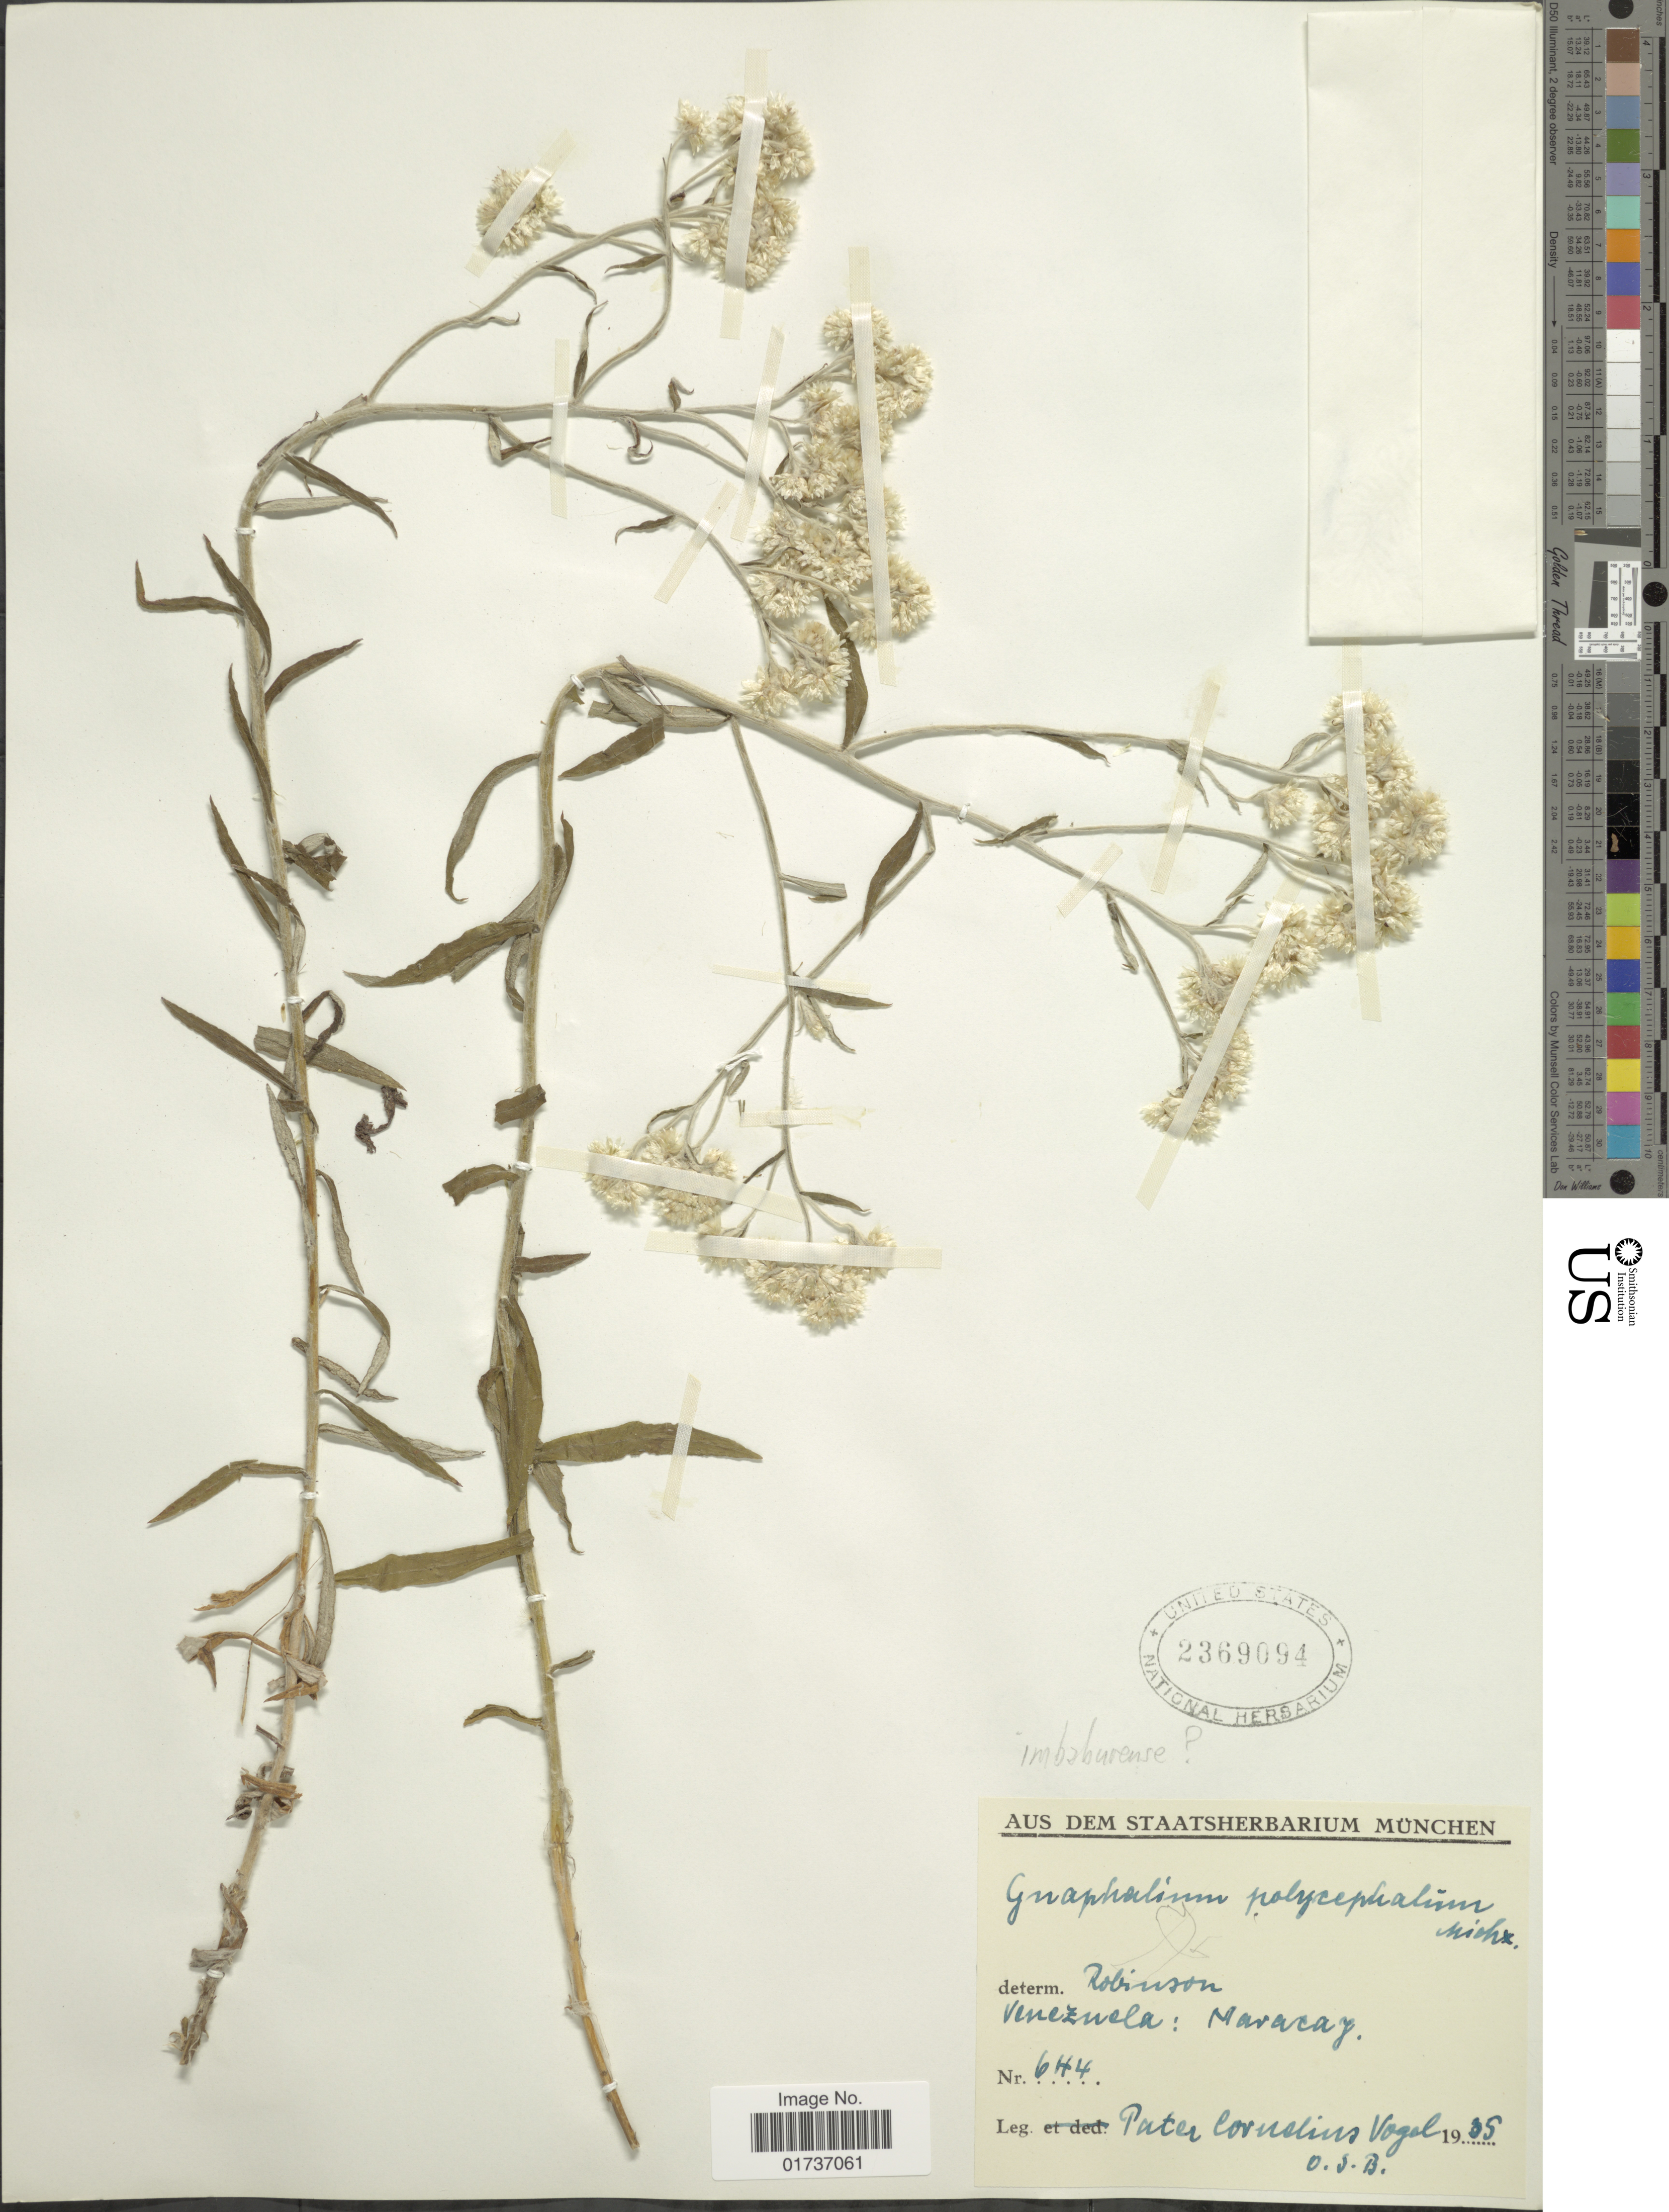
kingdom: Plantae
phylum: Tracheophyta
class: Magnoliopsida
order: Asterales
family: Asteraceae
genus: Gnaphalium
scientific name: Gnaphalium polycephalum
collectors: P. C. Vogel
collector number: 644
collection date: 1935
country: Venezuela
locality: Maracay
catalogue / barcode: US 2369094